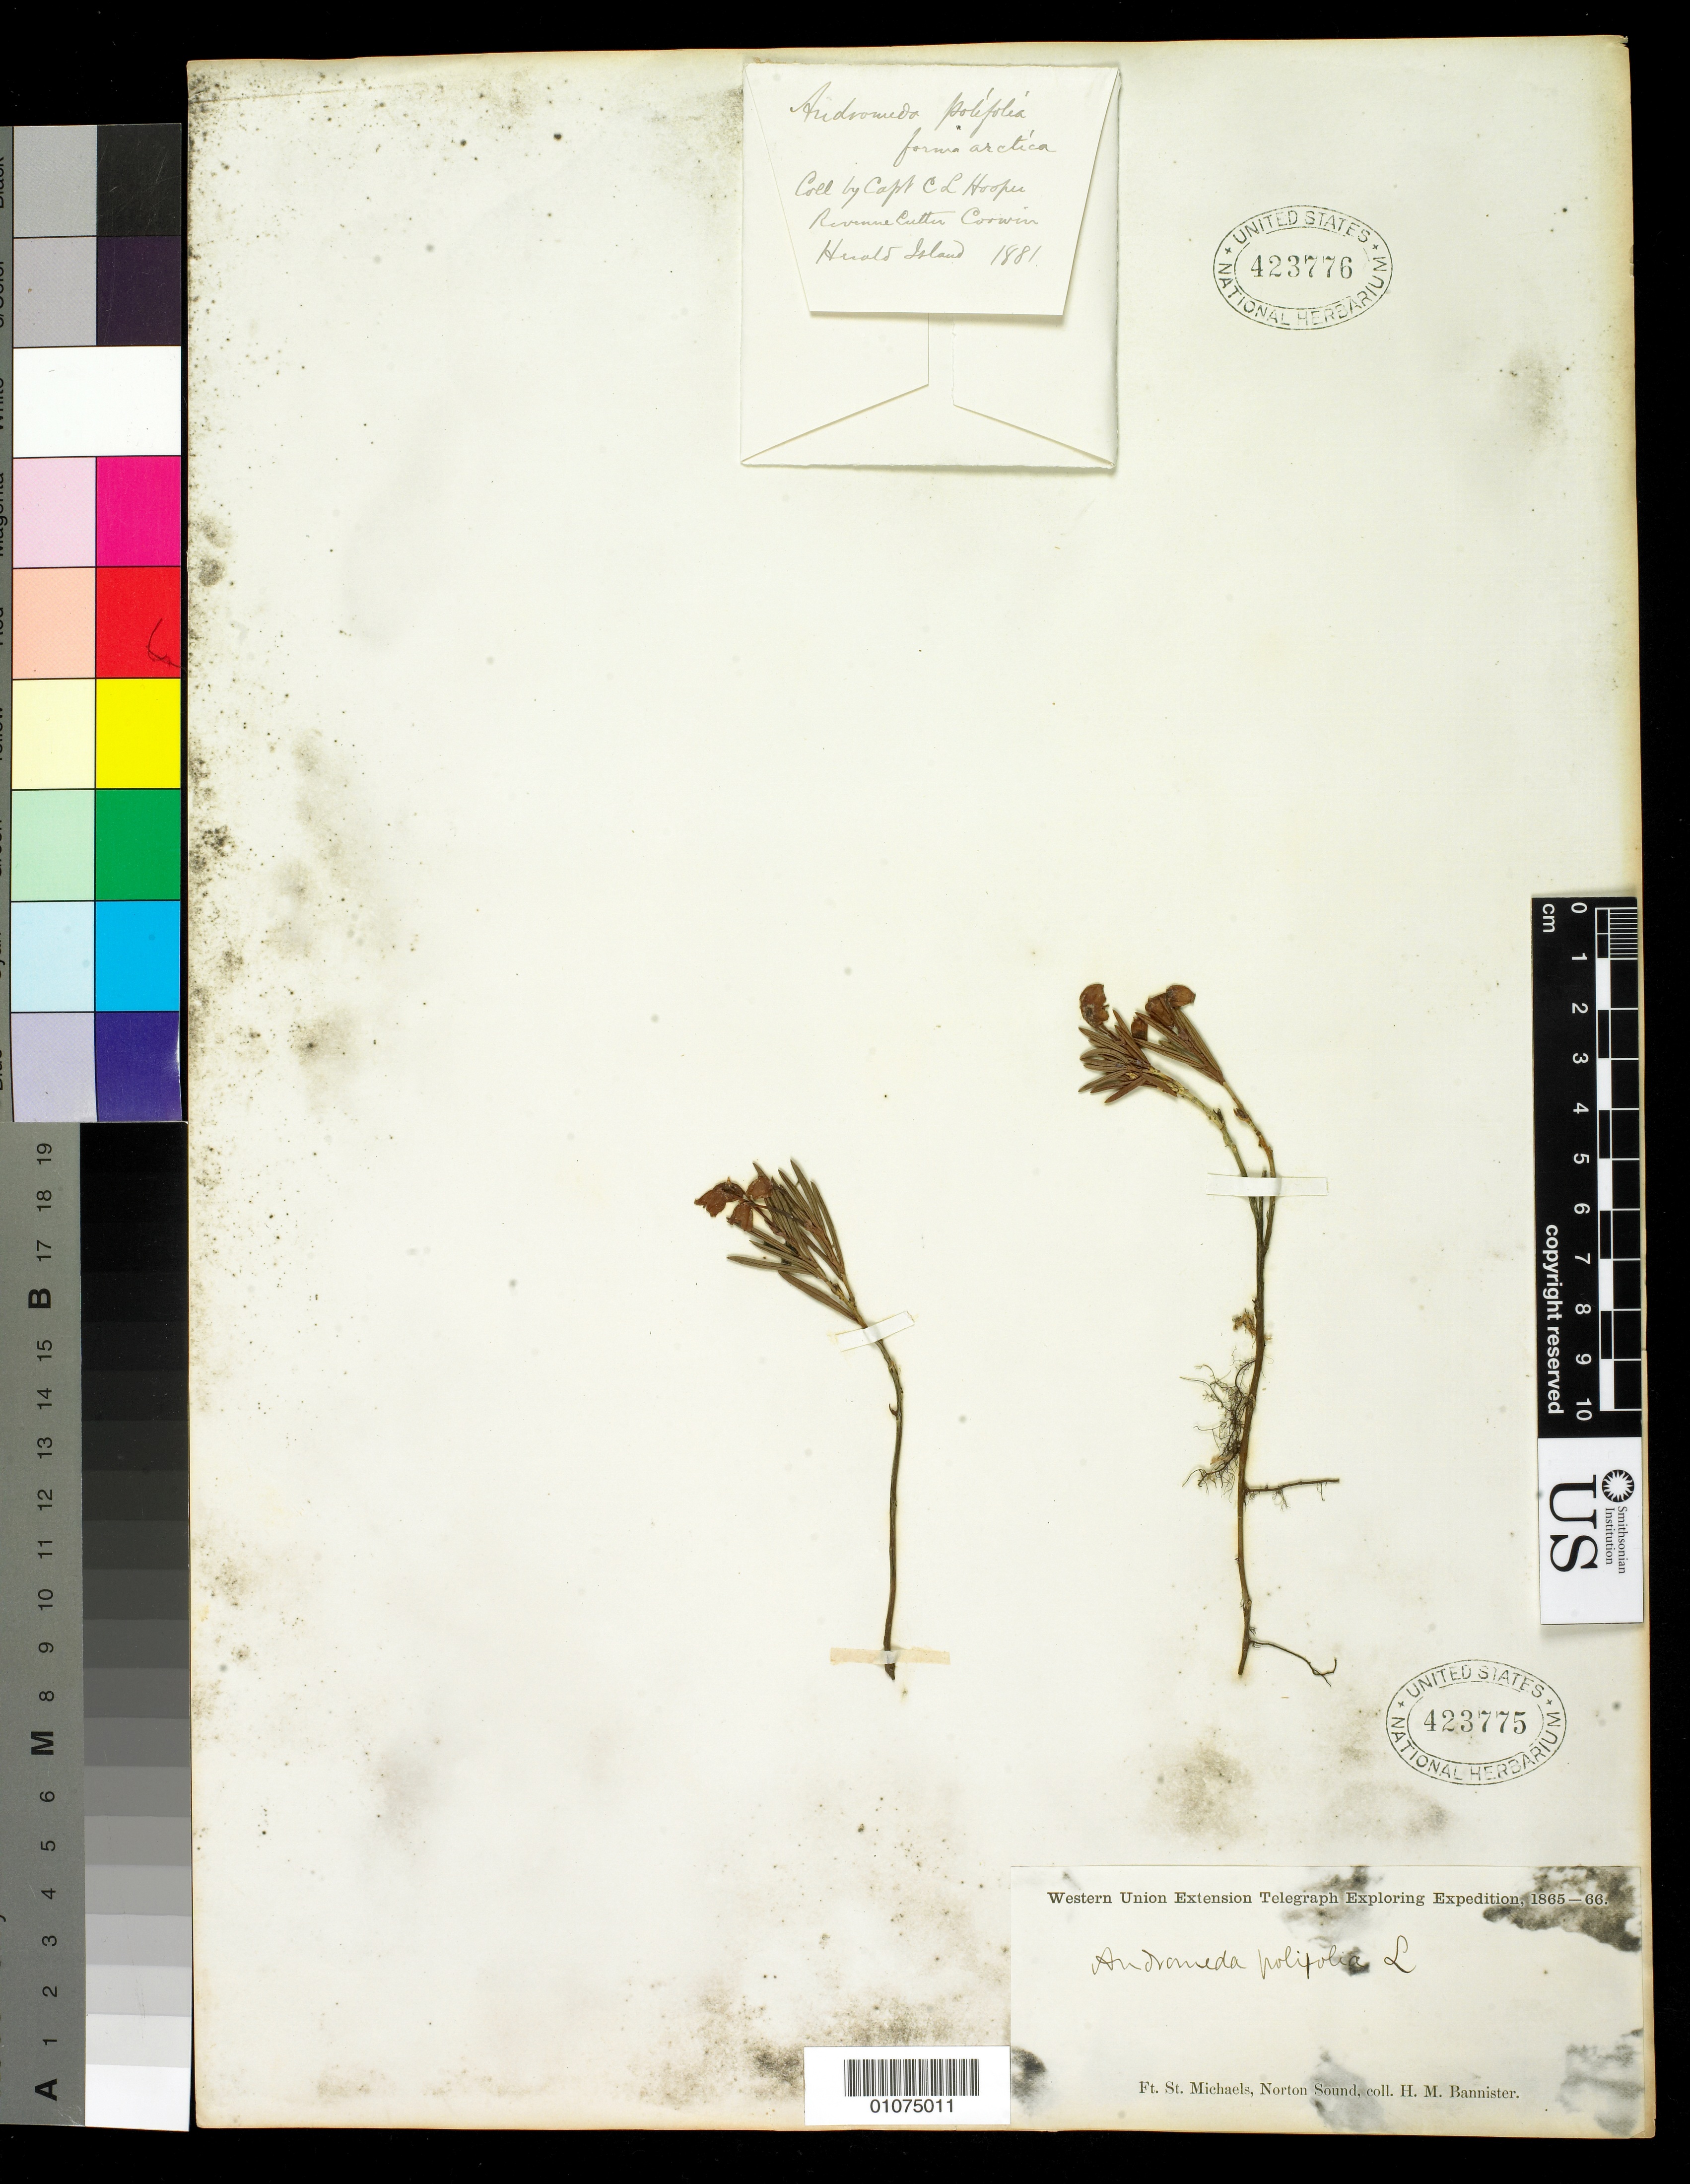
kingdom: Plantae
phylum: Tracheophyta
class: Magnoliopsida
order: Ericales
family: Ericaceae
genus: Andromeda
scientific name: Andromeda polifolia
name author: L.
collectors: H. Bannister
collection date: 1865/1866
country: United States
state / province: Alaska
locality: Ft. St. Michaels, Norton Sound.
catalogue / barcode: US 423775